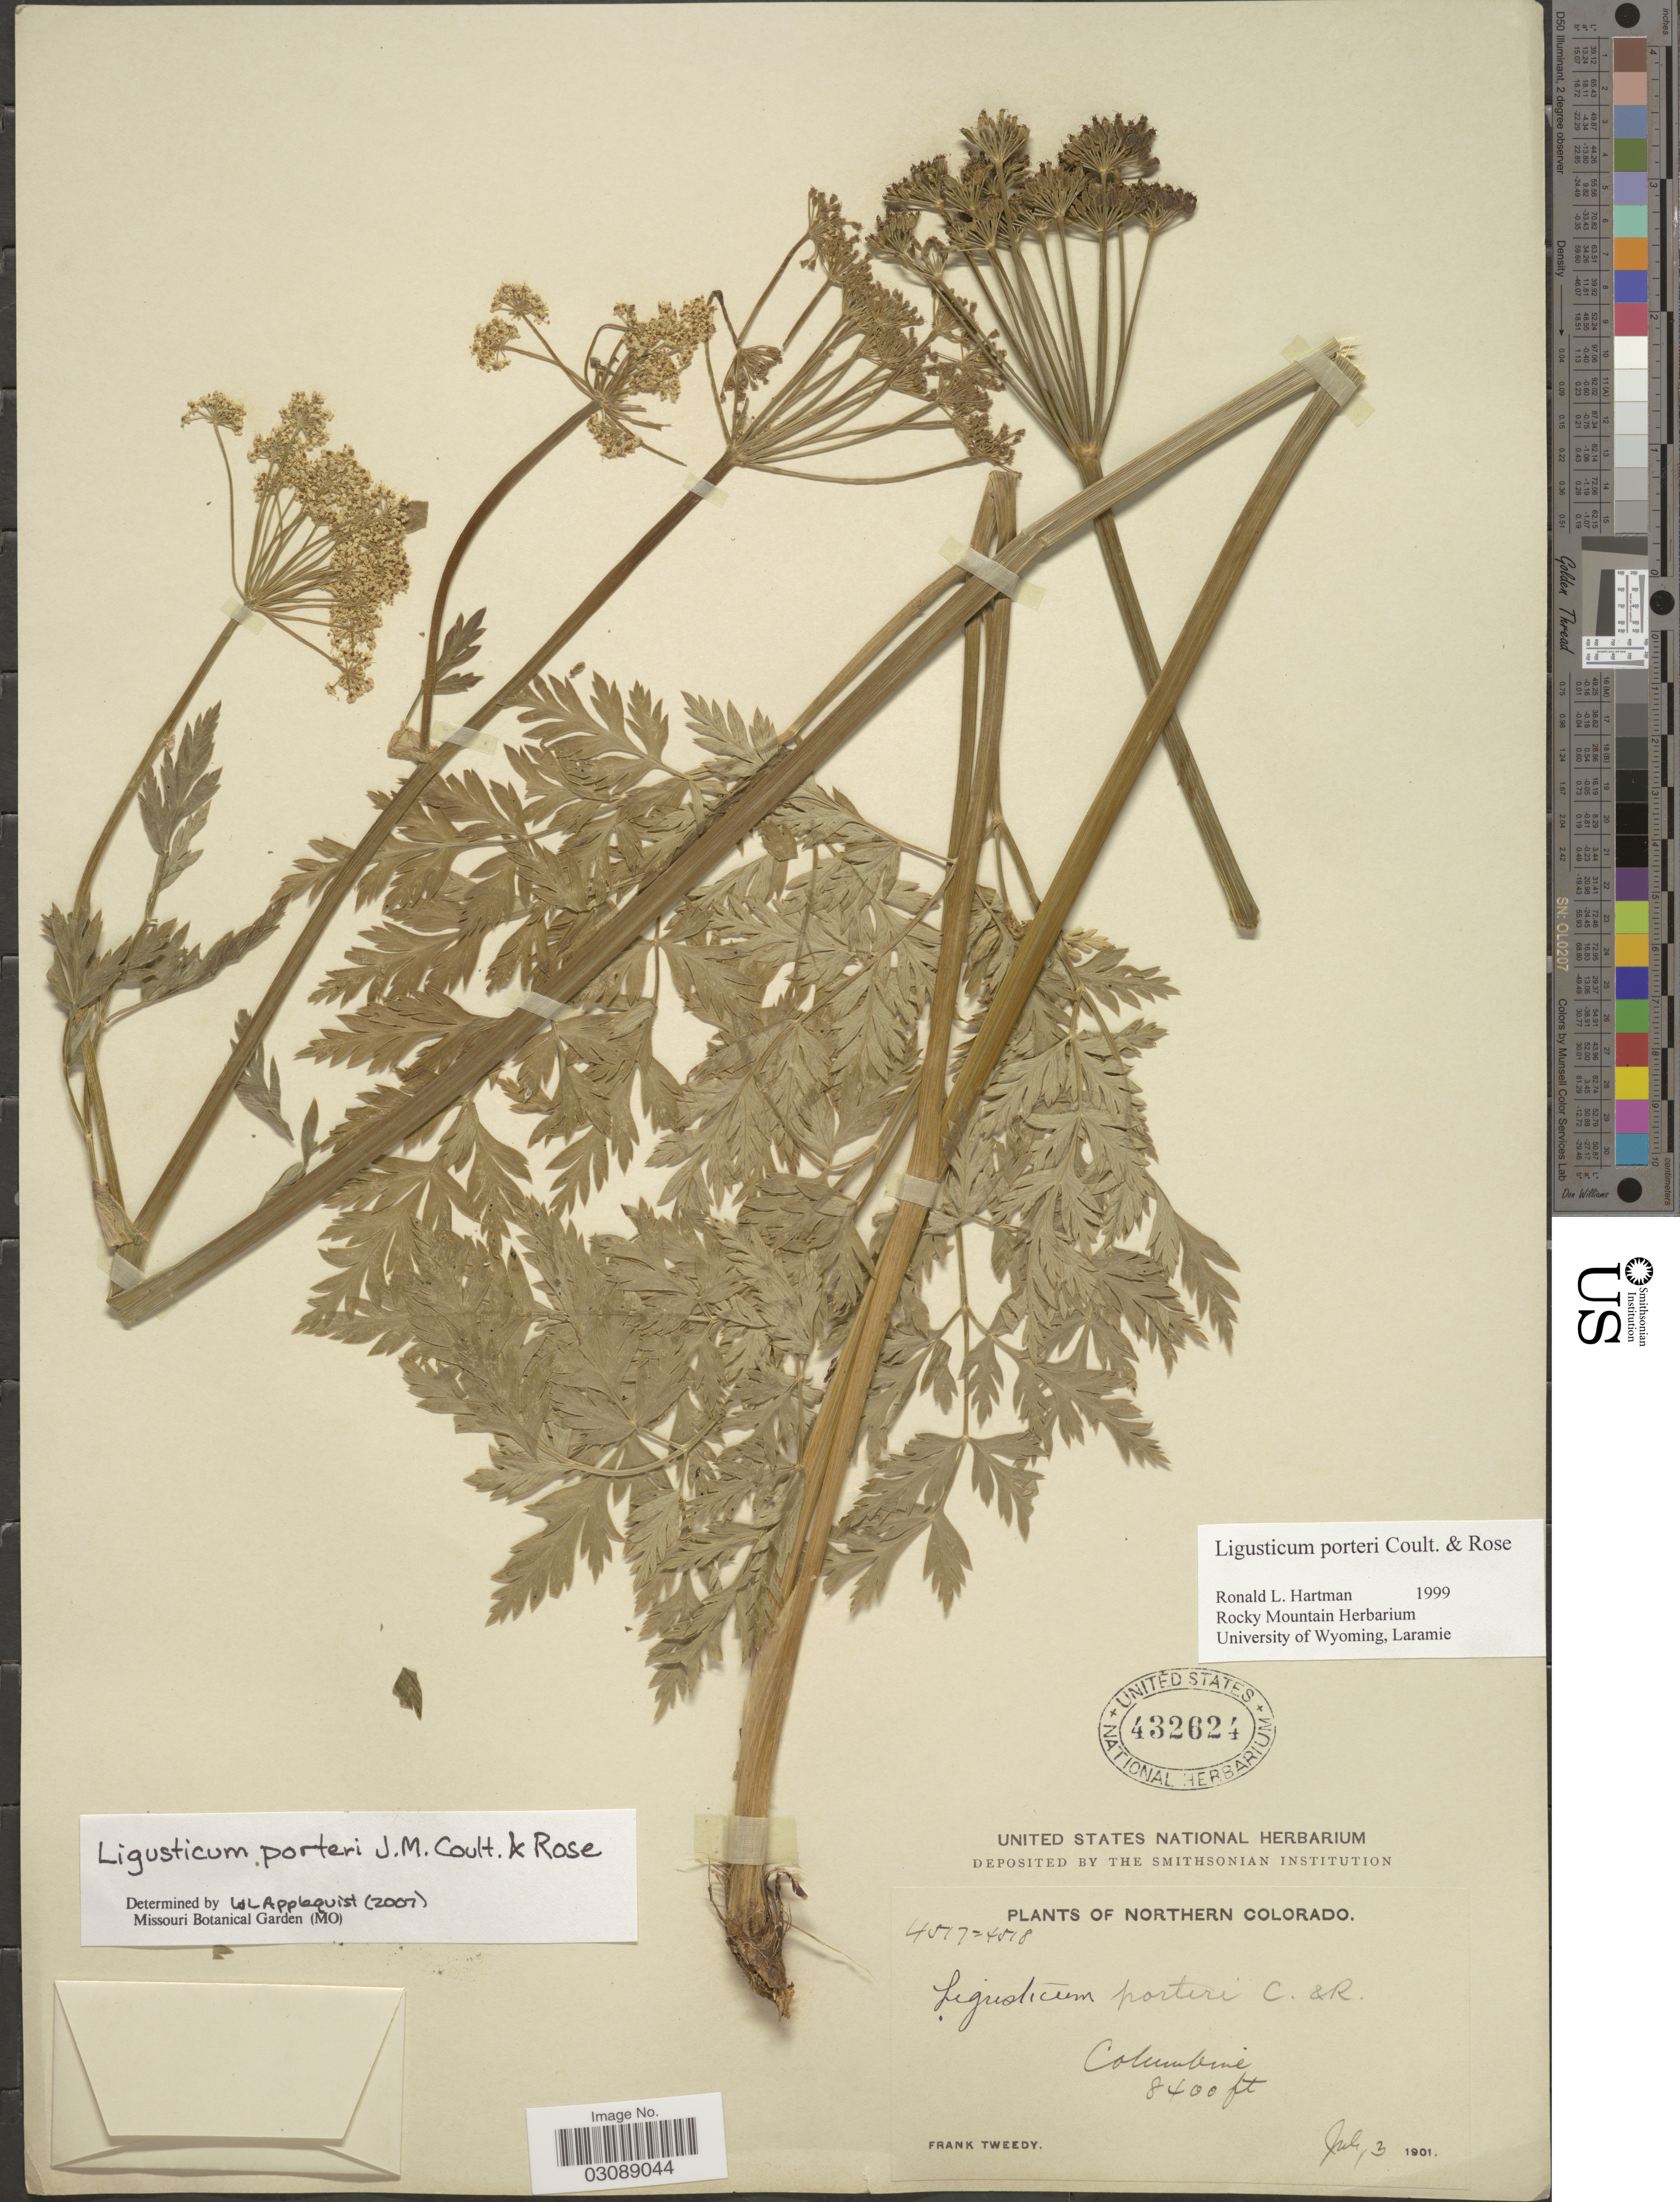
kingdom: Plantae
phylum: Tracheophyta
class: Magnoliopsida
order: Apiales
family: Apiaceae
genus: Ligusticum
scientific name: Ligusticum porteri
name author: J.M. Coult. & Rose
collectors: F. Tweedy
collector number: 4517/4518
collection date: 1901-07-03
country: United States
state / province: Colorado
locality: Northern Colorado. Columbine.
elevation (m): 2560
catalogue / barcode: US 432624